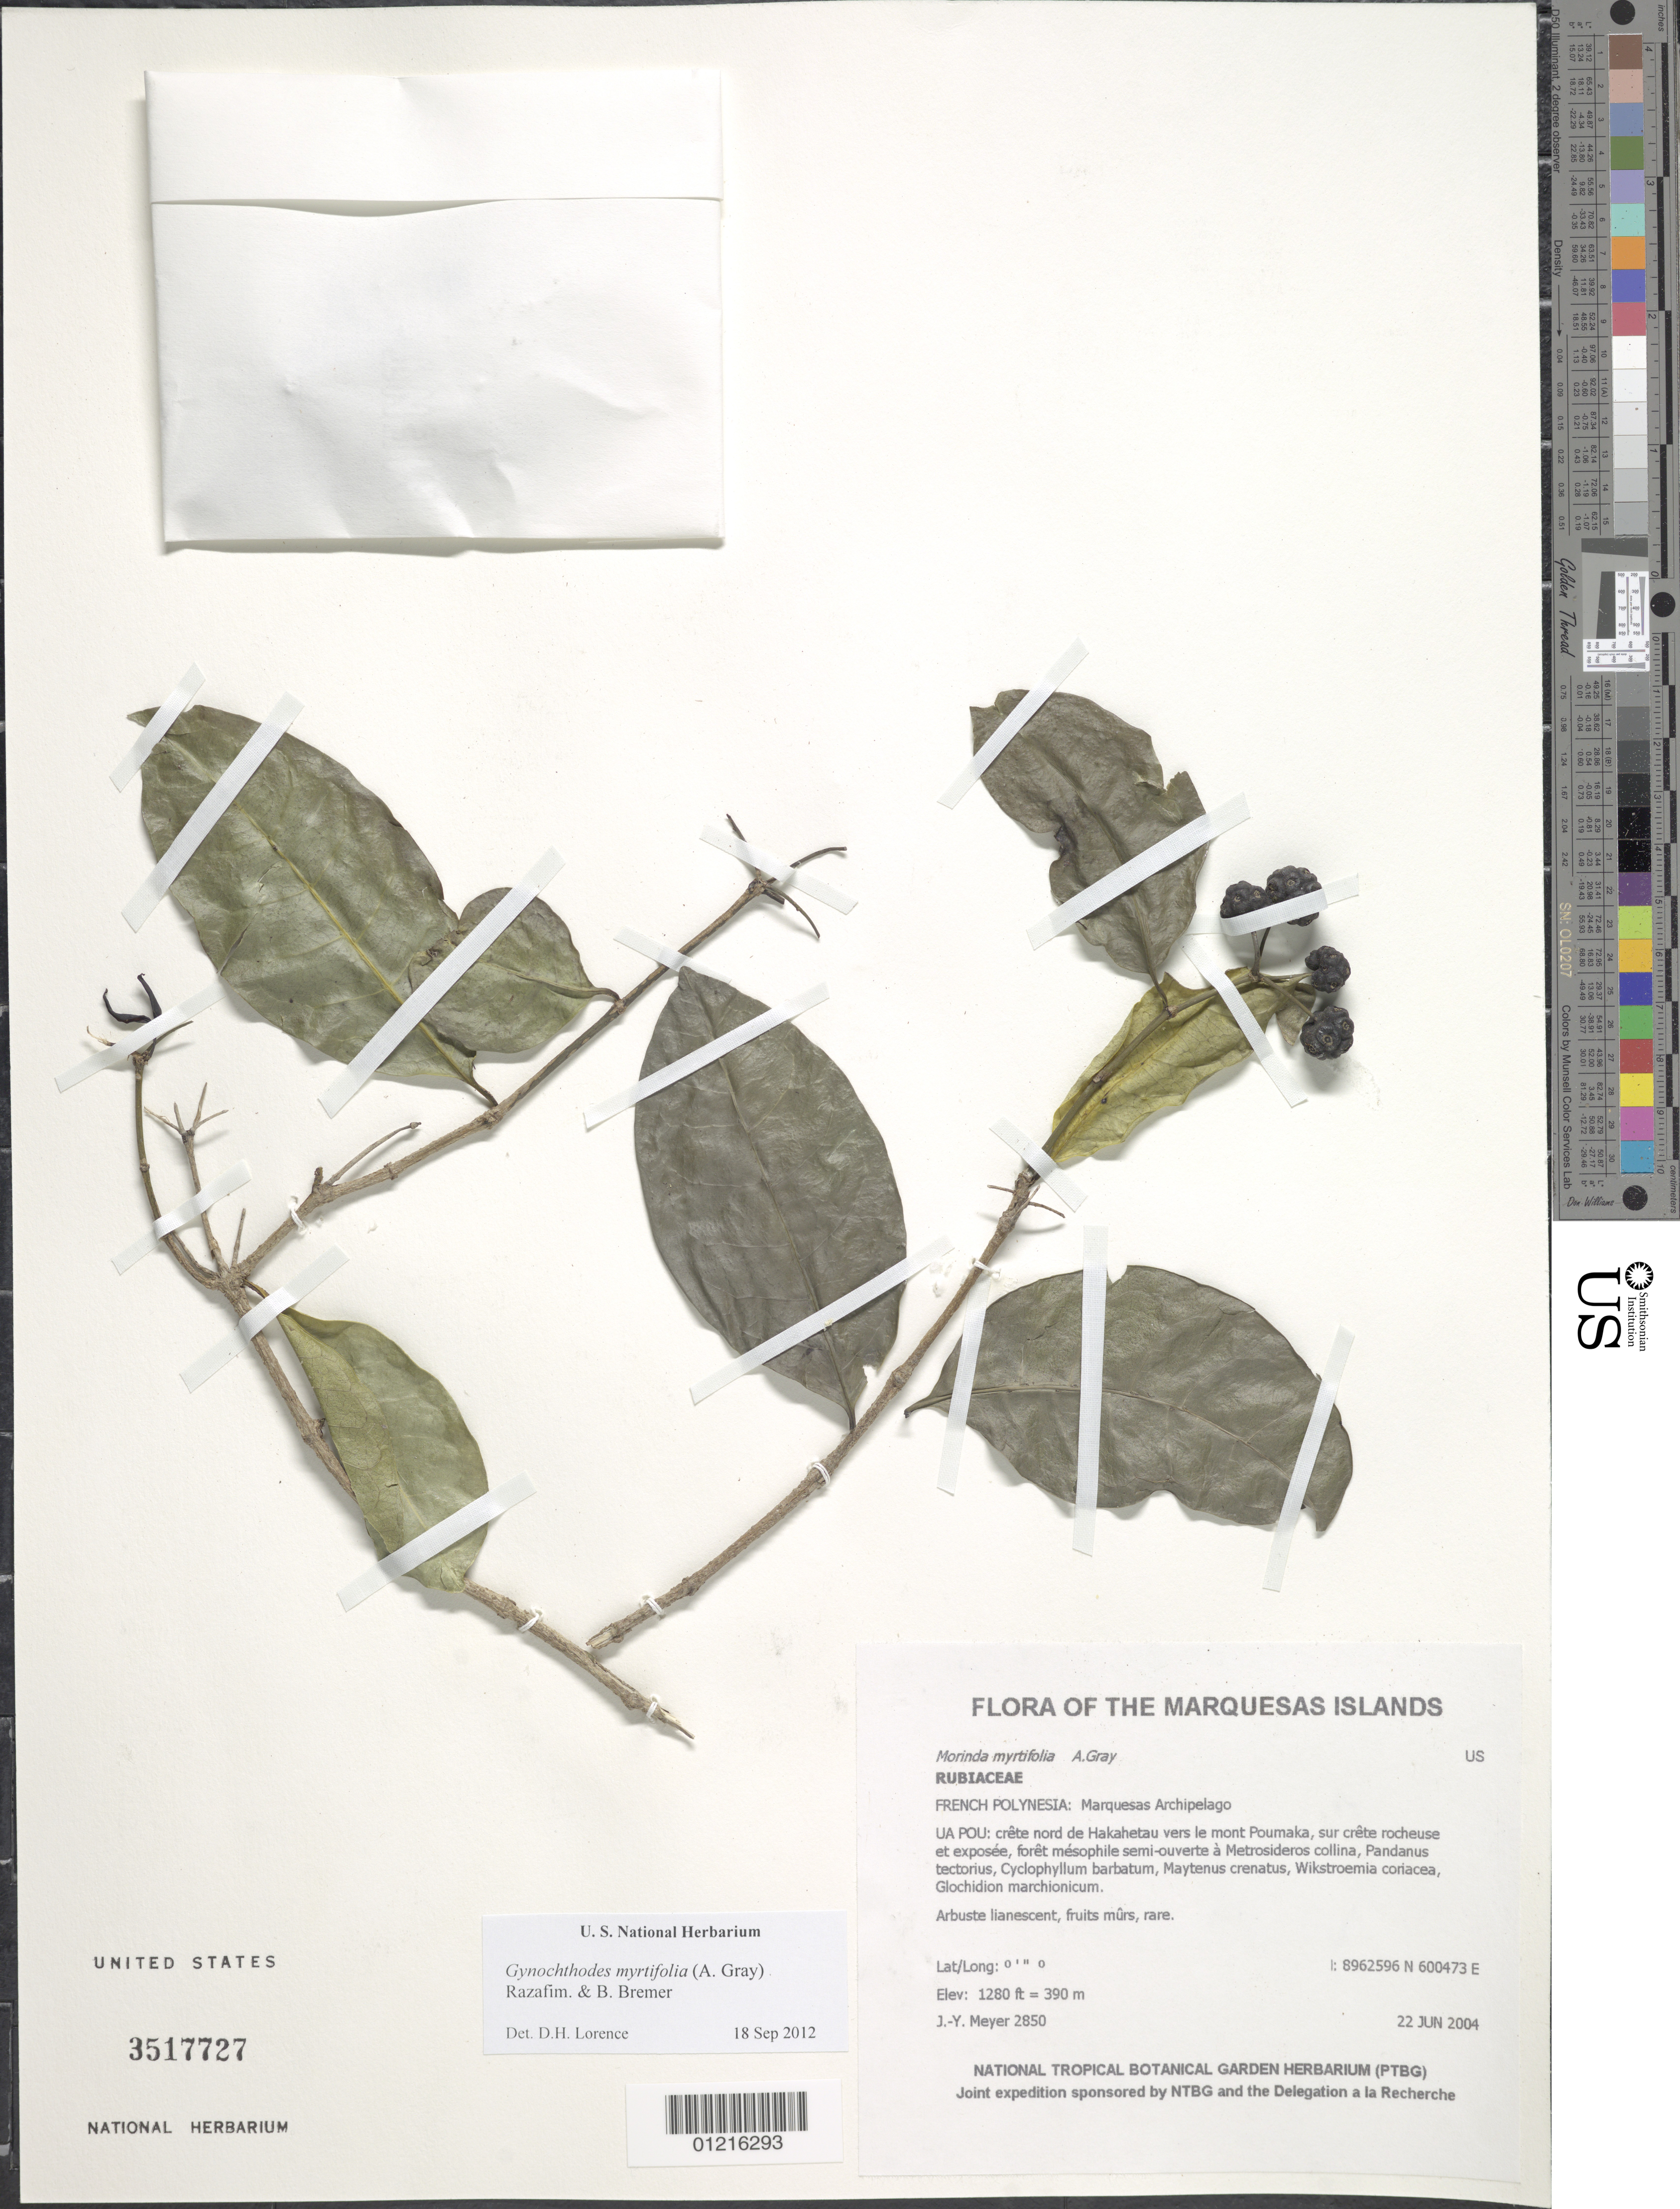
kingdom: Plantae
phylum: Tracheophyta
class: Magnoliopsida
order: Gentianales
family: Rubiaceae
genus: Gynochthodes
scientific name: Gynochthodes myrtifolia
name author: (A. Gray) Razafim. & B. Bremer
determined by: Lorence, David H., (PTBG), National Tropical Botanical Garden (UNITED STATES)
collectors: J.-Y. Meyer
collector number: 2850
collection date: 2004-06-22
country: French Polynesia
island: Ua Pou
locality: Crête nord de Hakahetau vers le mont Poumaka, sur crête rocheuse et exposée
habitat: forêt mésophile semi-ouverte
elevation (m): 390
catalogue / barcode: US 3517727